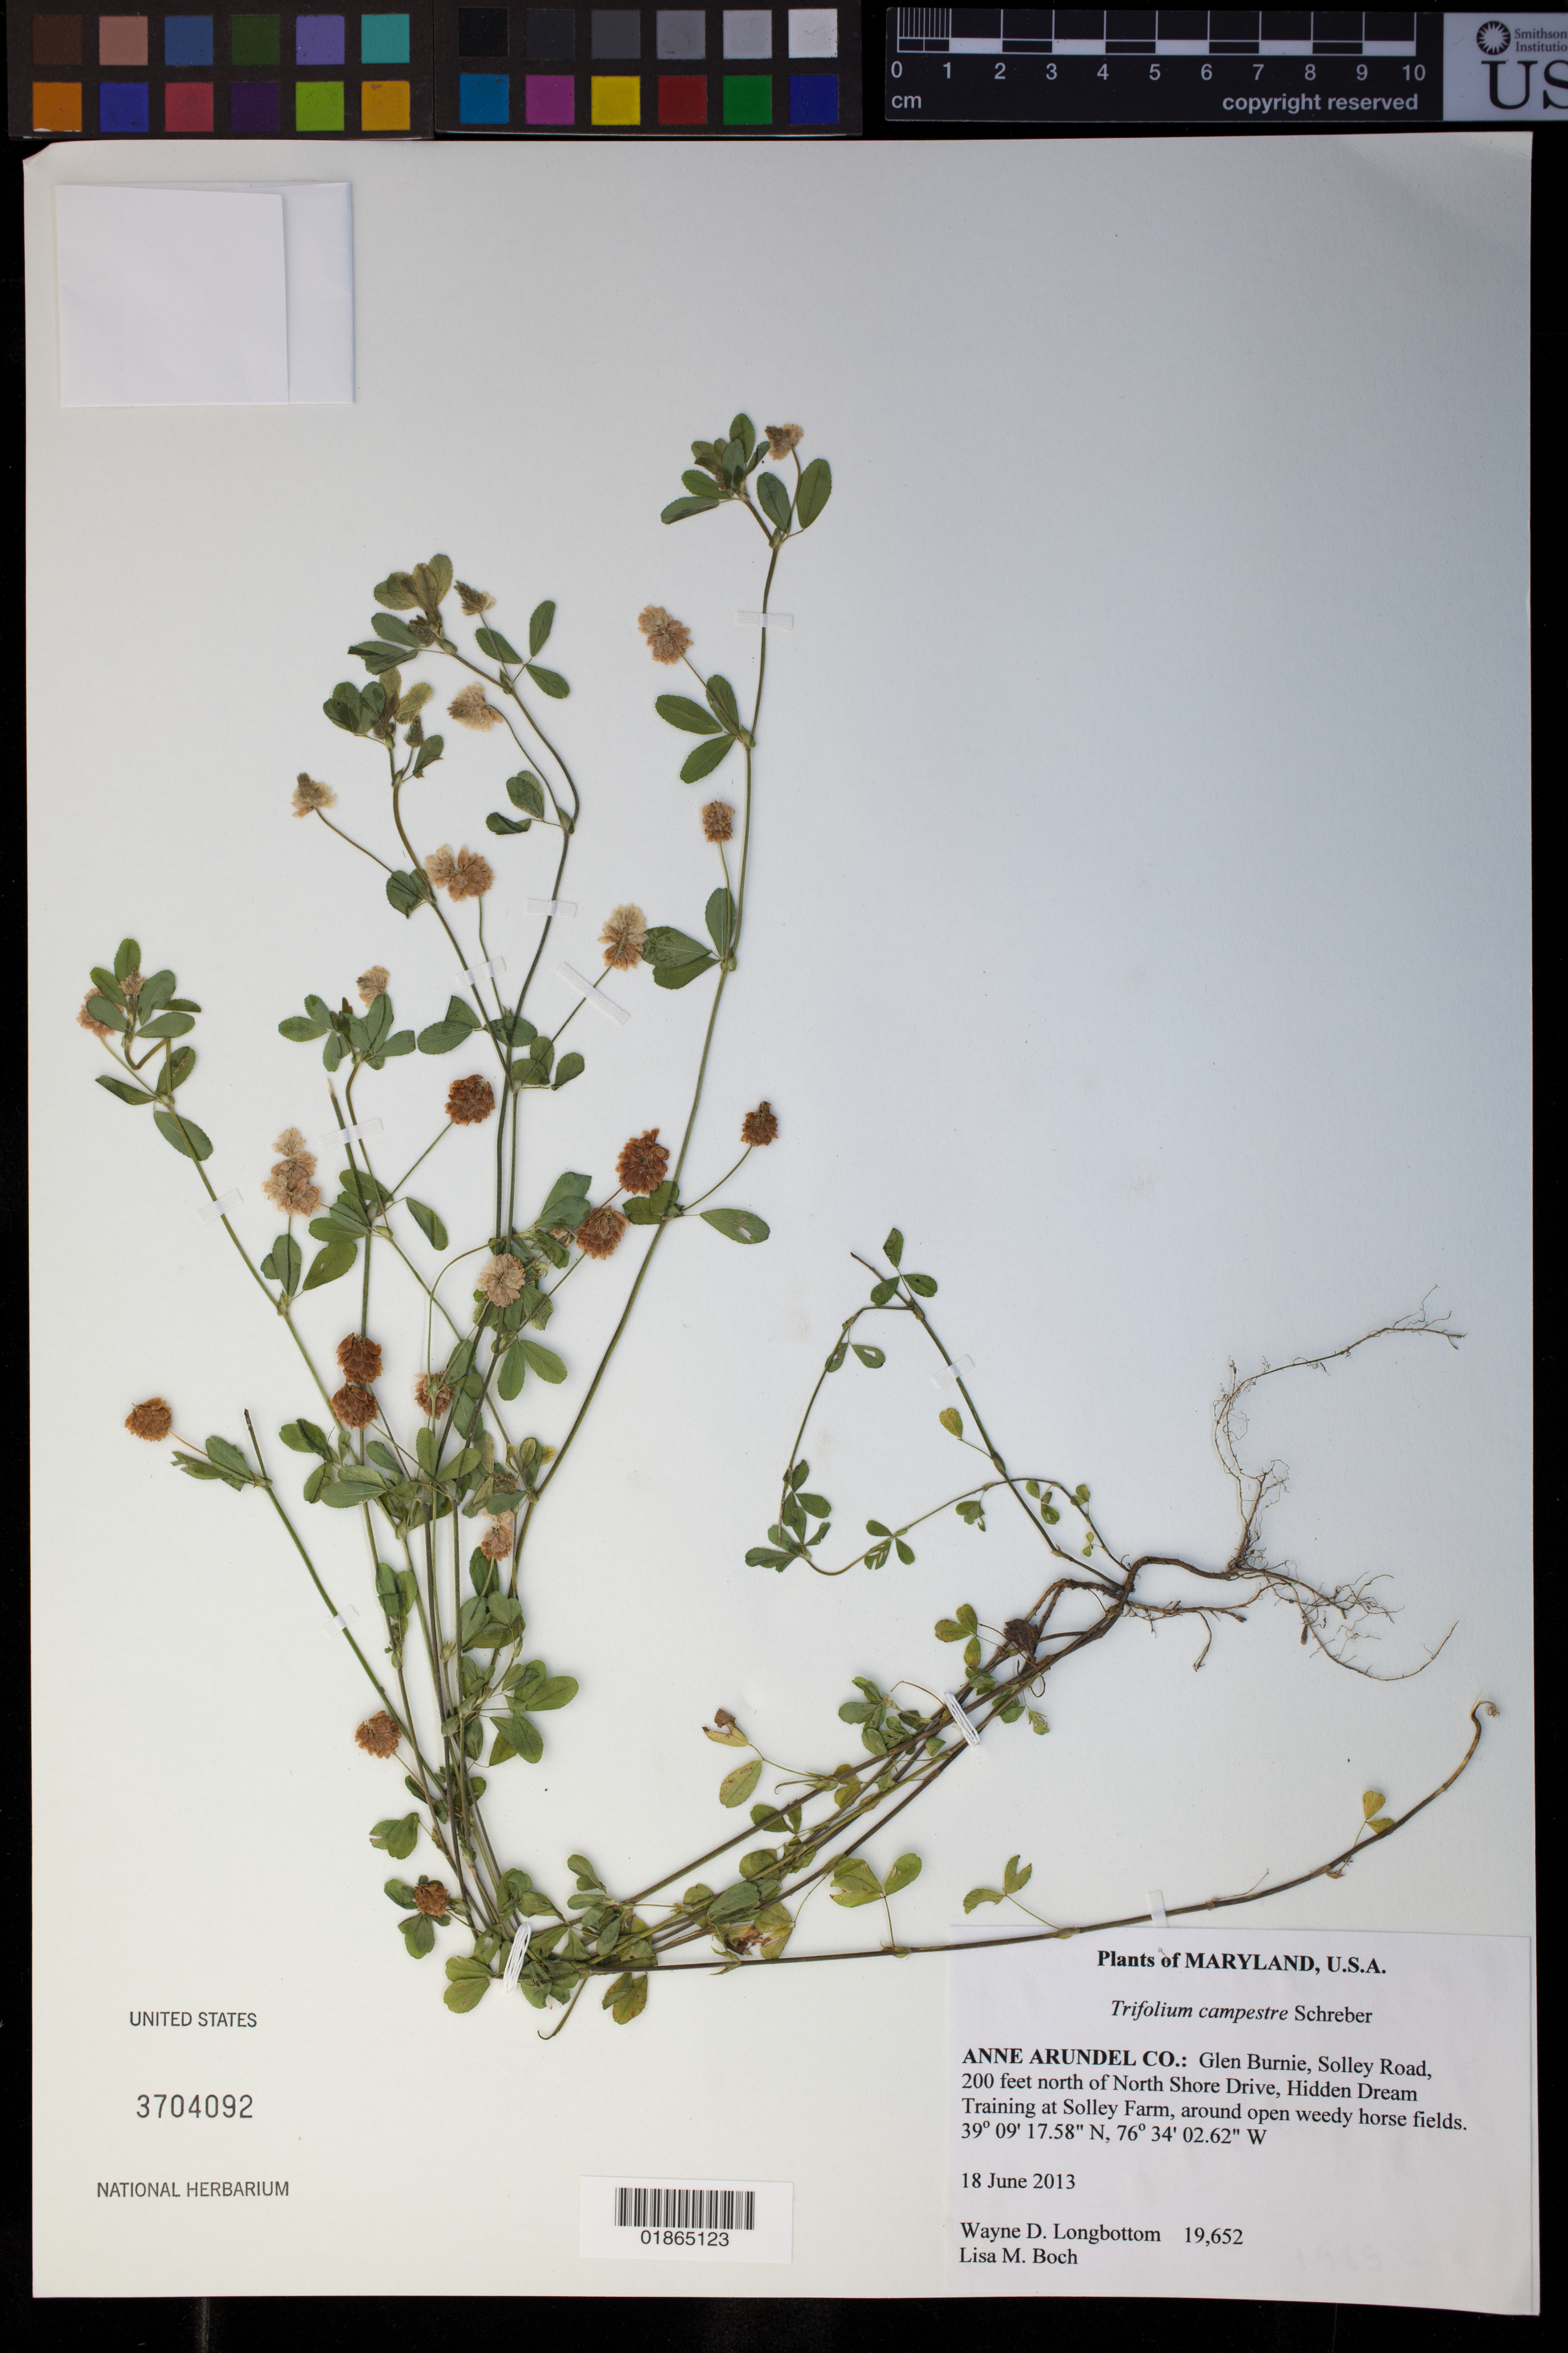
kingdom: Plantae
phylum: Tracheophyta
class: Magnoliopsida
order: Fabales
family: Fabaceae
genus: Trifolium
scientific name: Trifolium campestre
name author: Schreb.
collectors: W. D. Longbottom & L.M. Boch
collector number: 19652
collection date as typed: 18 June 2013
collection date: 2013-06-18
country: United States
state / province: Maryland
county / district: Anne Arundel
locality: Glen Burnie, Solley Road, 200 feet north of North Shore Drive, Hidden Dream Training at Solley Farm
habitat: Around open weedy horse fields.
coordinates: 39°09'17.58" N, 76°34'02.62"W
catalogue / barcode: US 3704092